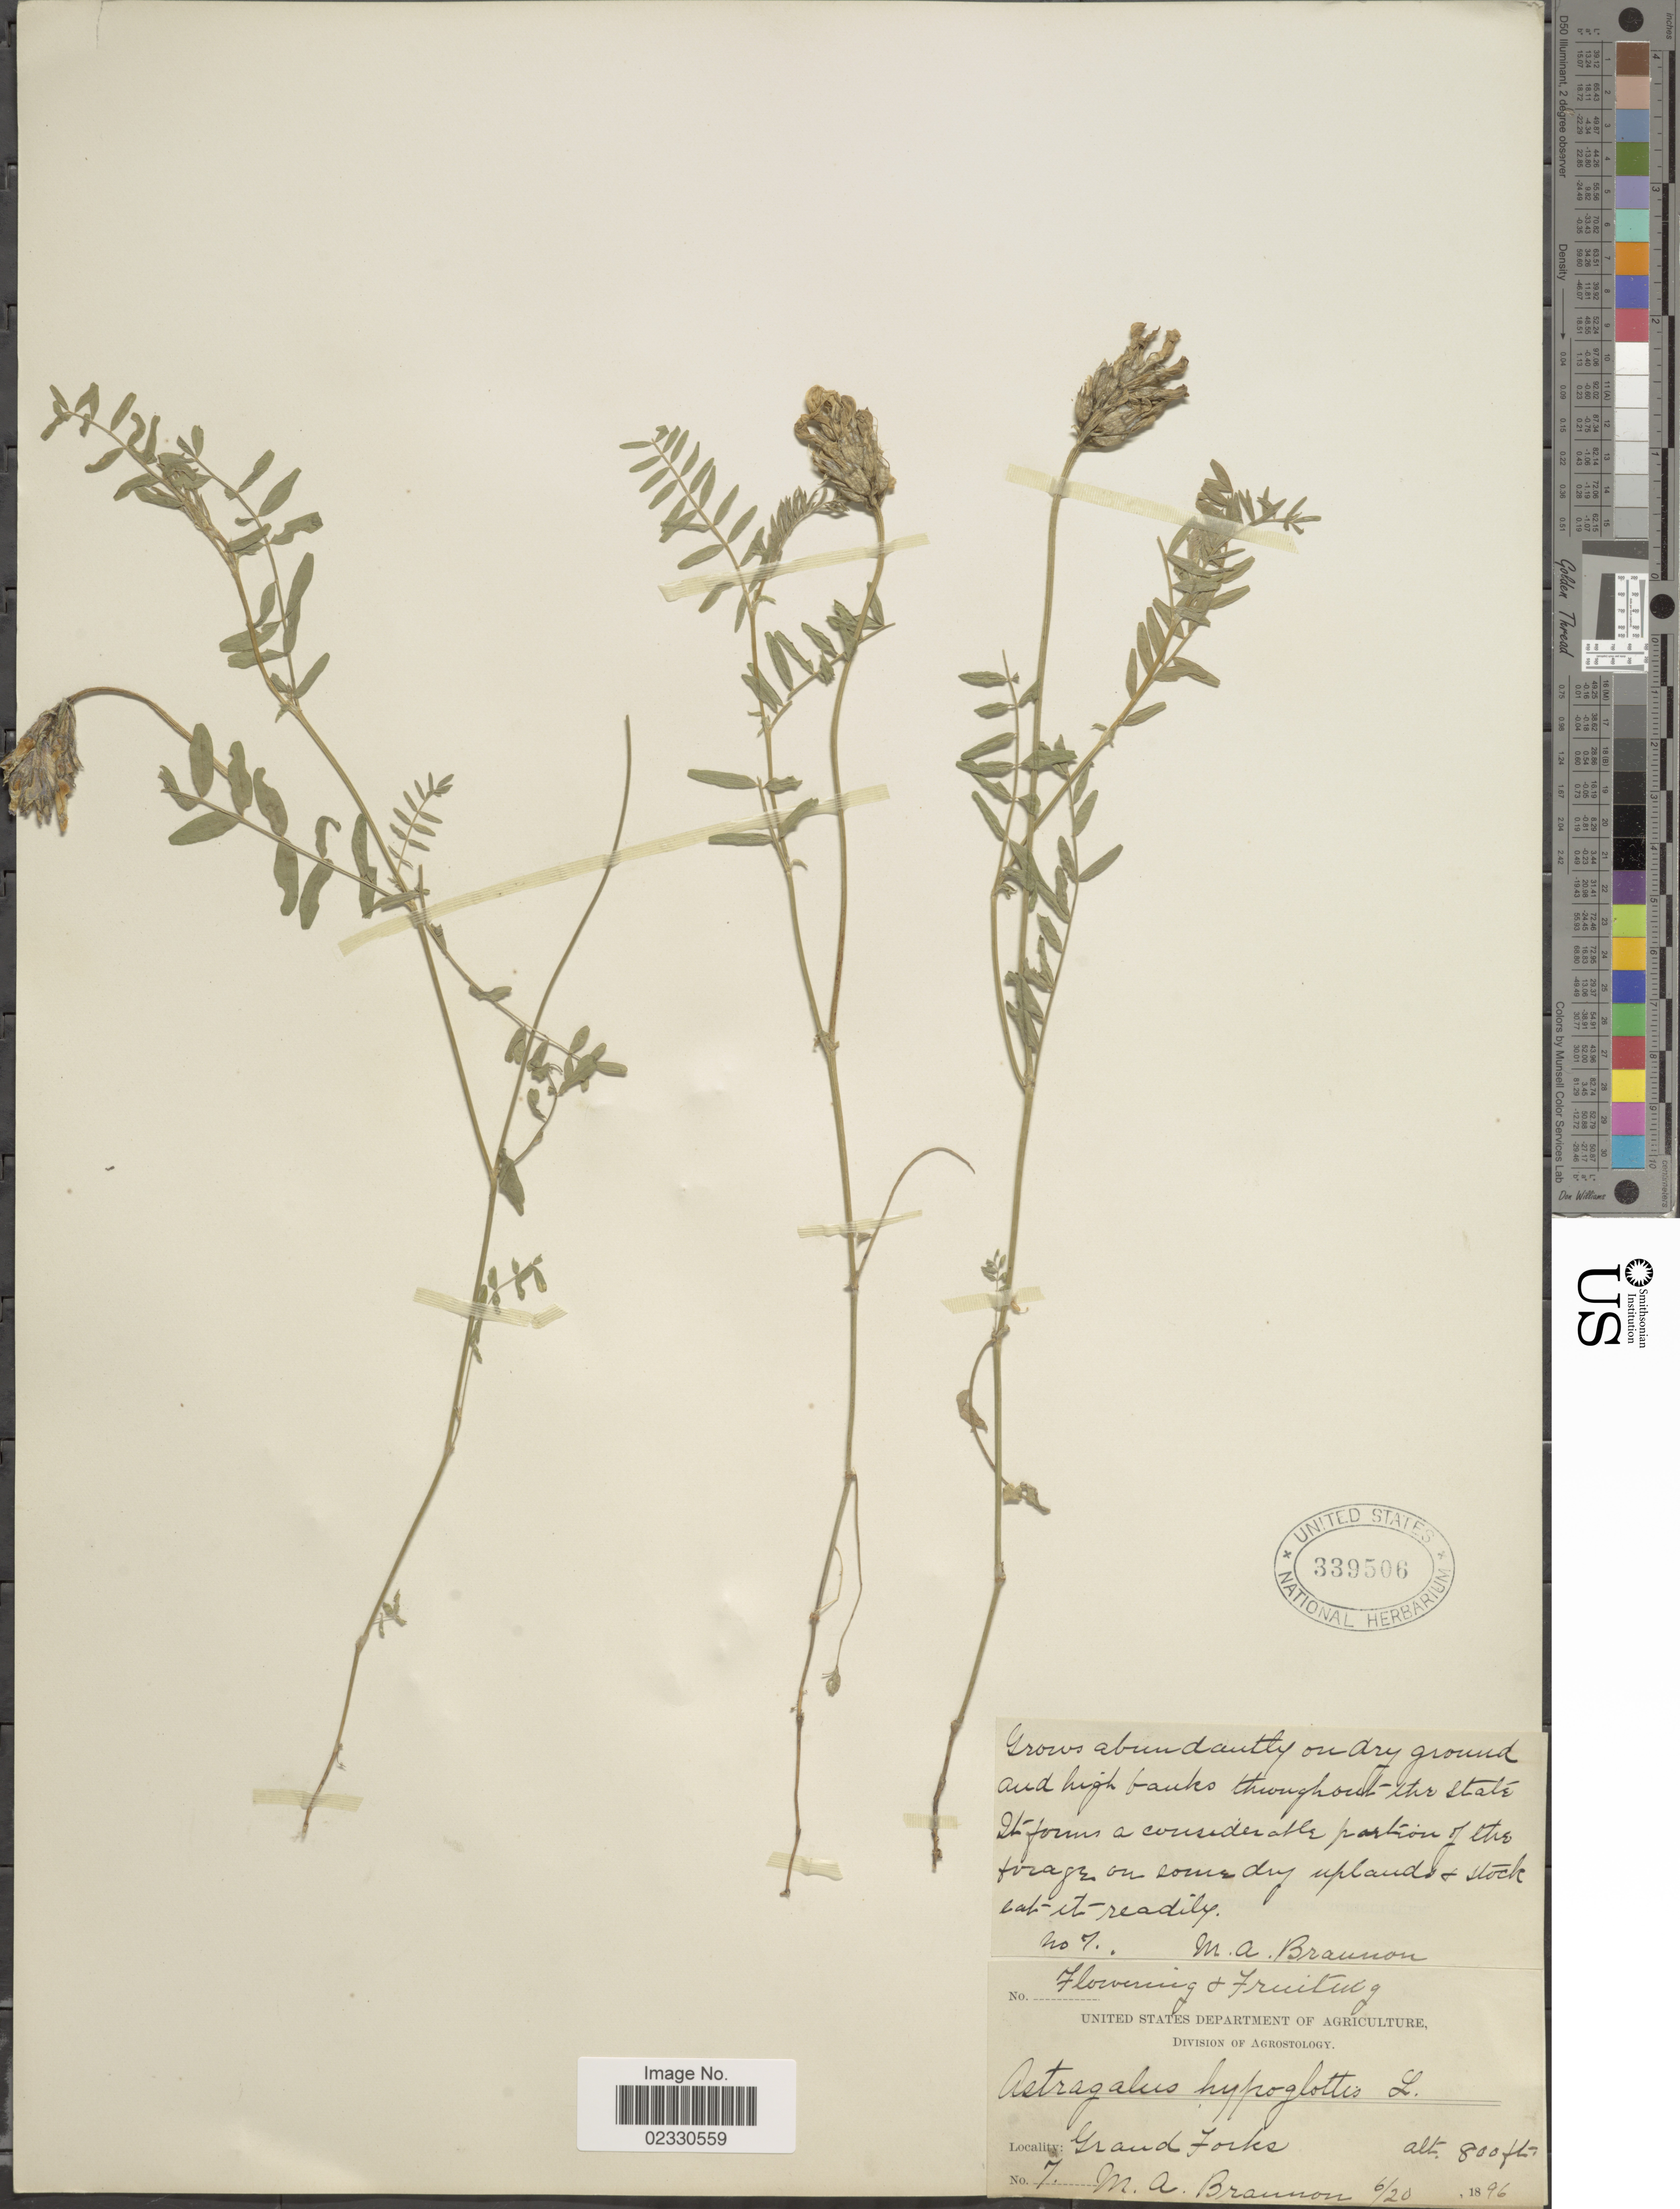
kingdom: Plantae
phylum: Tracheophyta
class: Magnoliopsida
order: Fabales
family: Fabaceae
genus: Astragalus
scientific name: Astragalus dasyglottis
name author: DC.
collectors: M. Brannon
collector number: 7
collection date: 1896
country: United States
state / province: North Dakota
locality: Grand Forks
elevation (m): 244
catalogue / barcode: US 339506